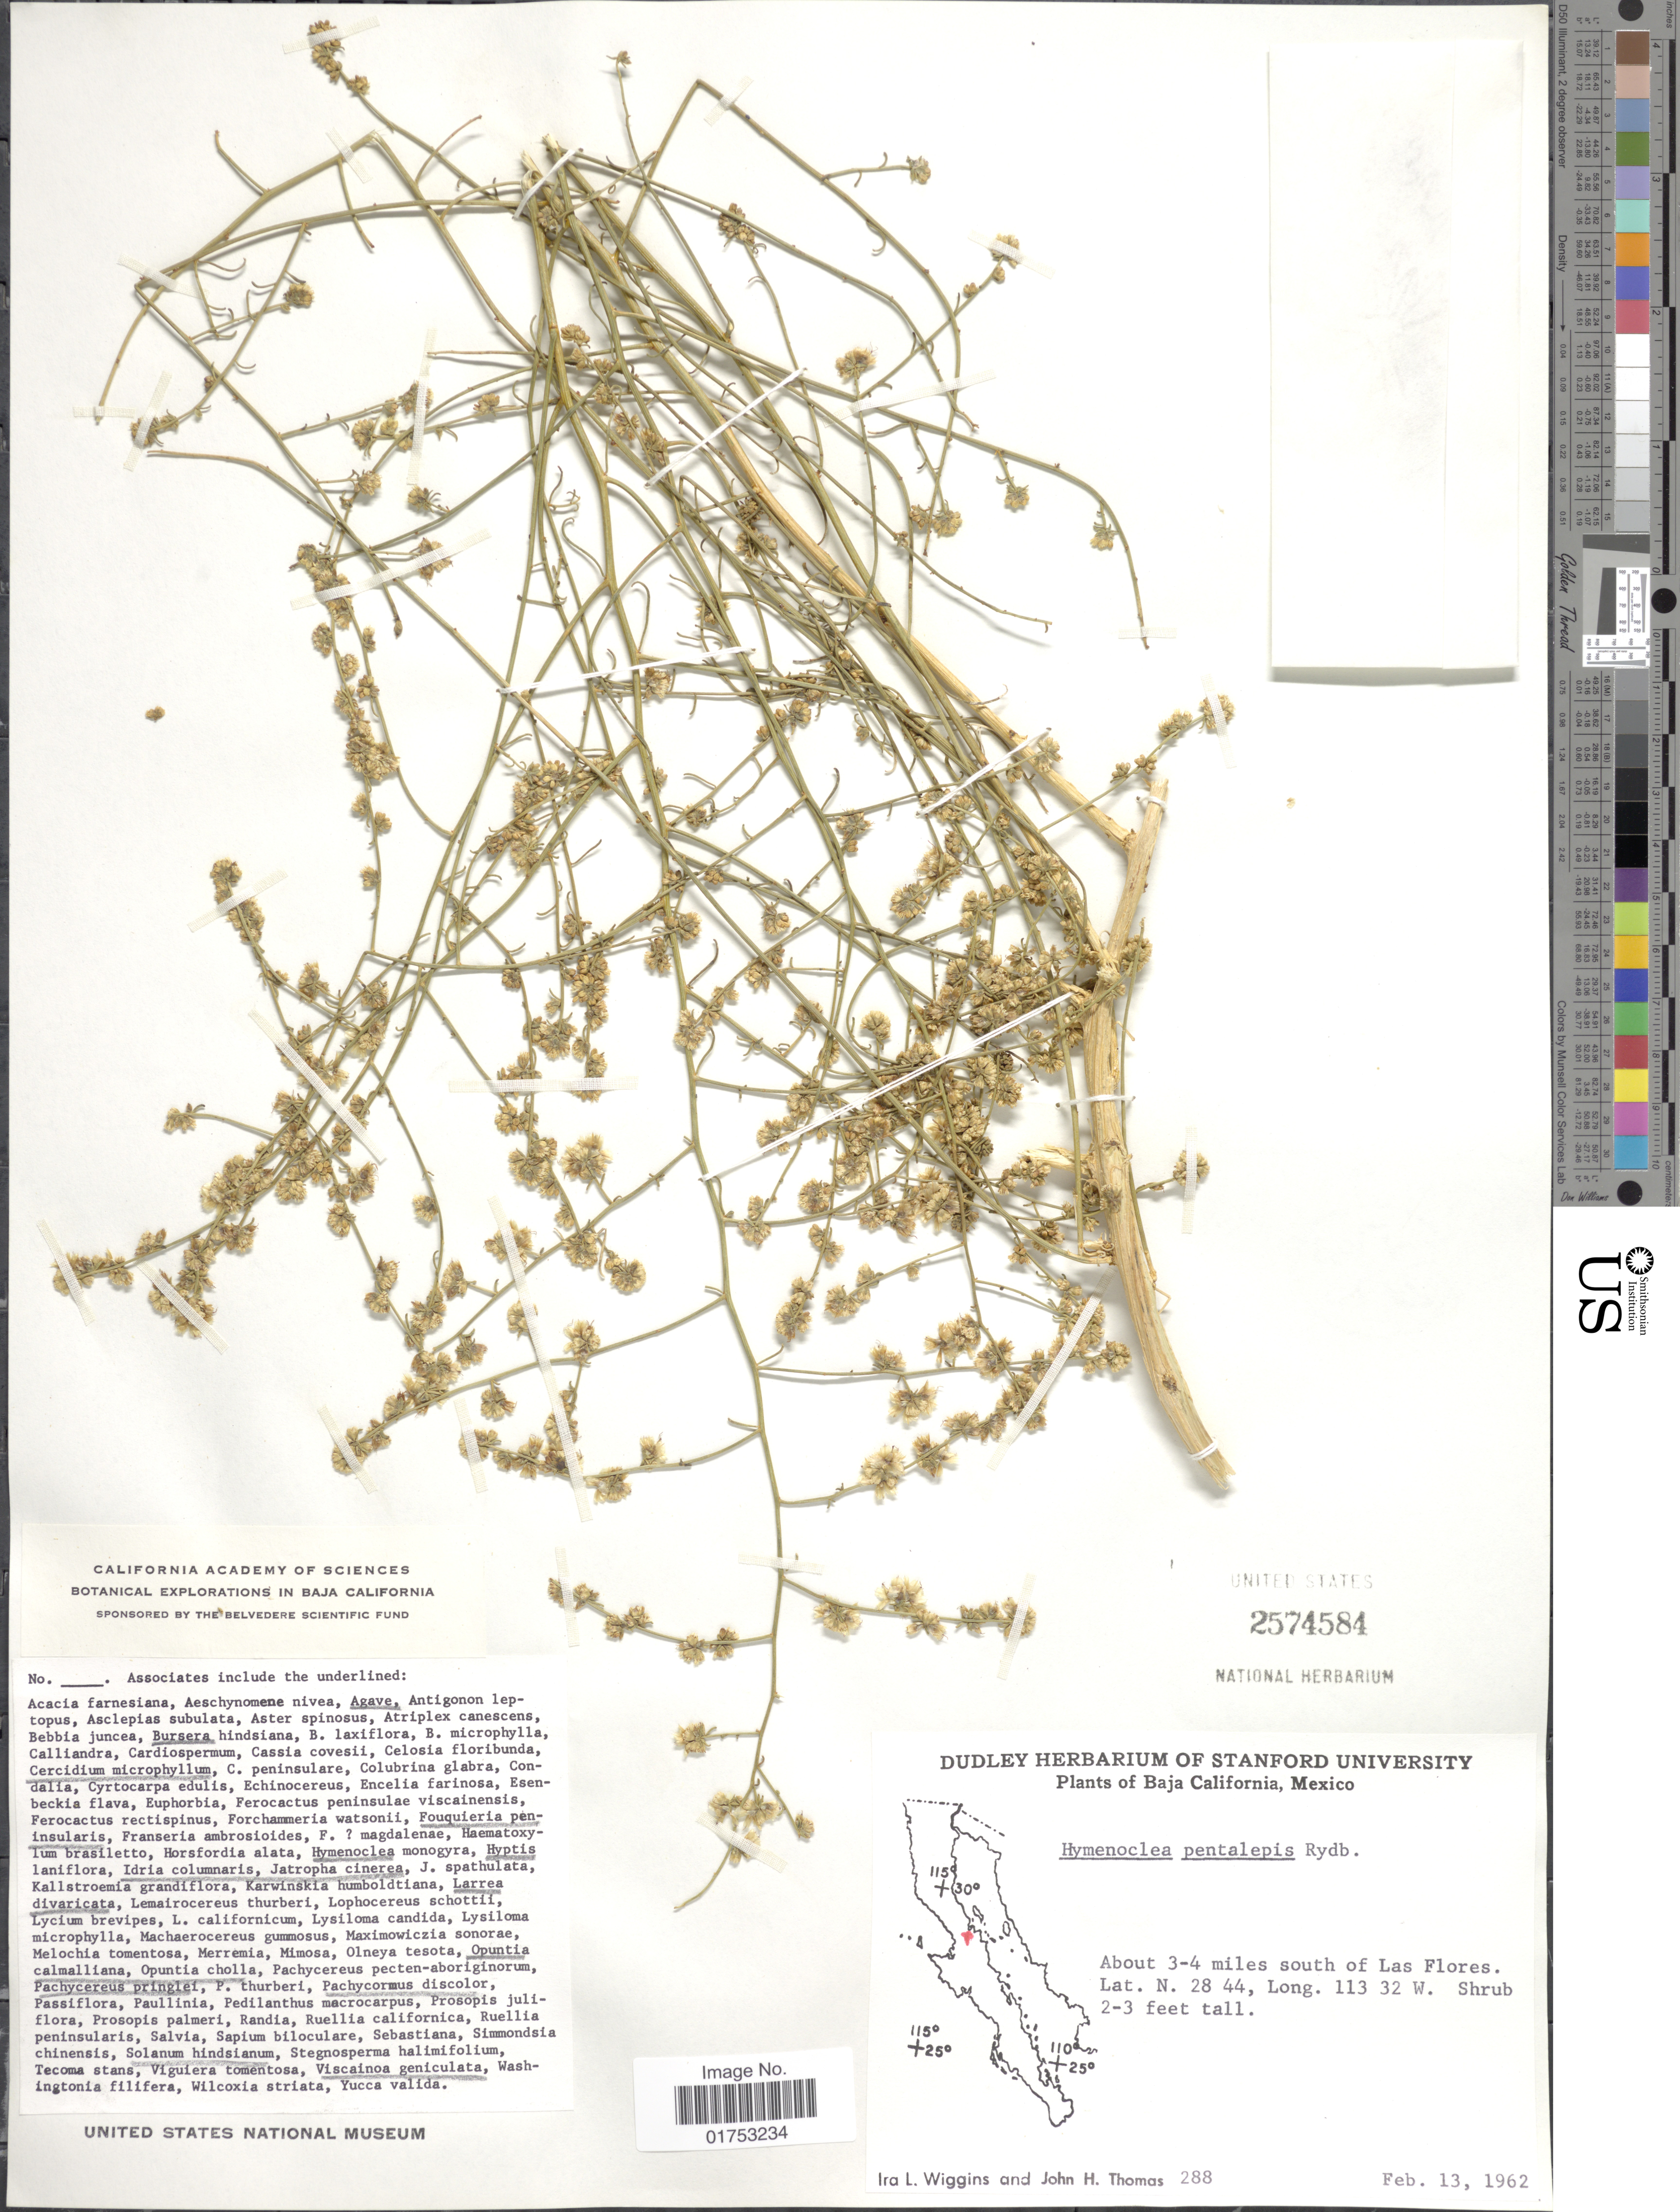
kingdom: Plantae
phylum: Tracheophyta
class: Magnoliopsida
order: Asterales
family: Asteraceae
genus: Hymenoclea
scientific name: Hymenoclea pentalepis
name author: Torr.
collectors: I. L. Wiggins & J. H. Thomas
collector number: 288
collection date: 1962-02-13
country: Mexico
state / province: Baja California Norte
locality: About 3-4 miles south of Las Flores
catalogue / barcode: US 2574584